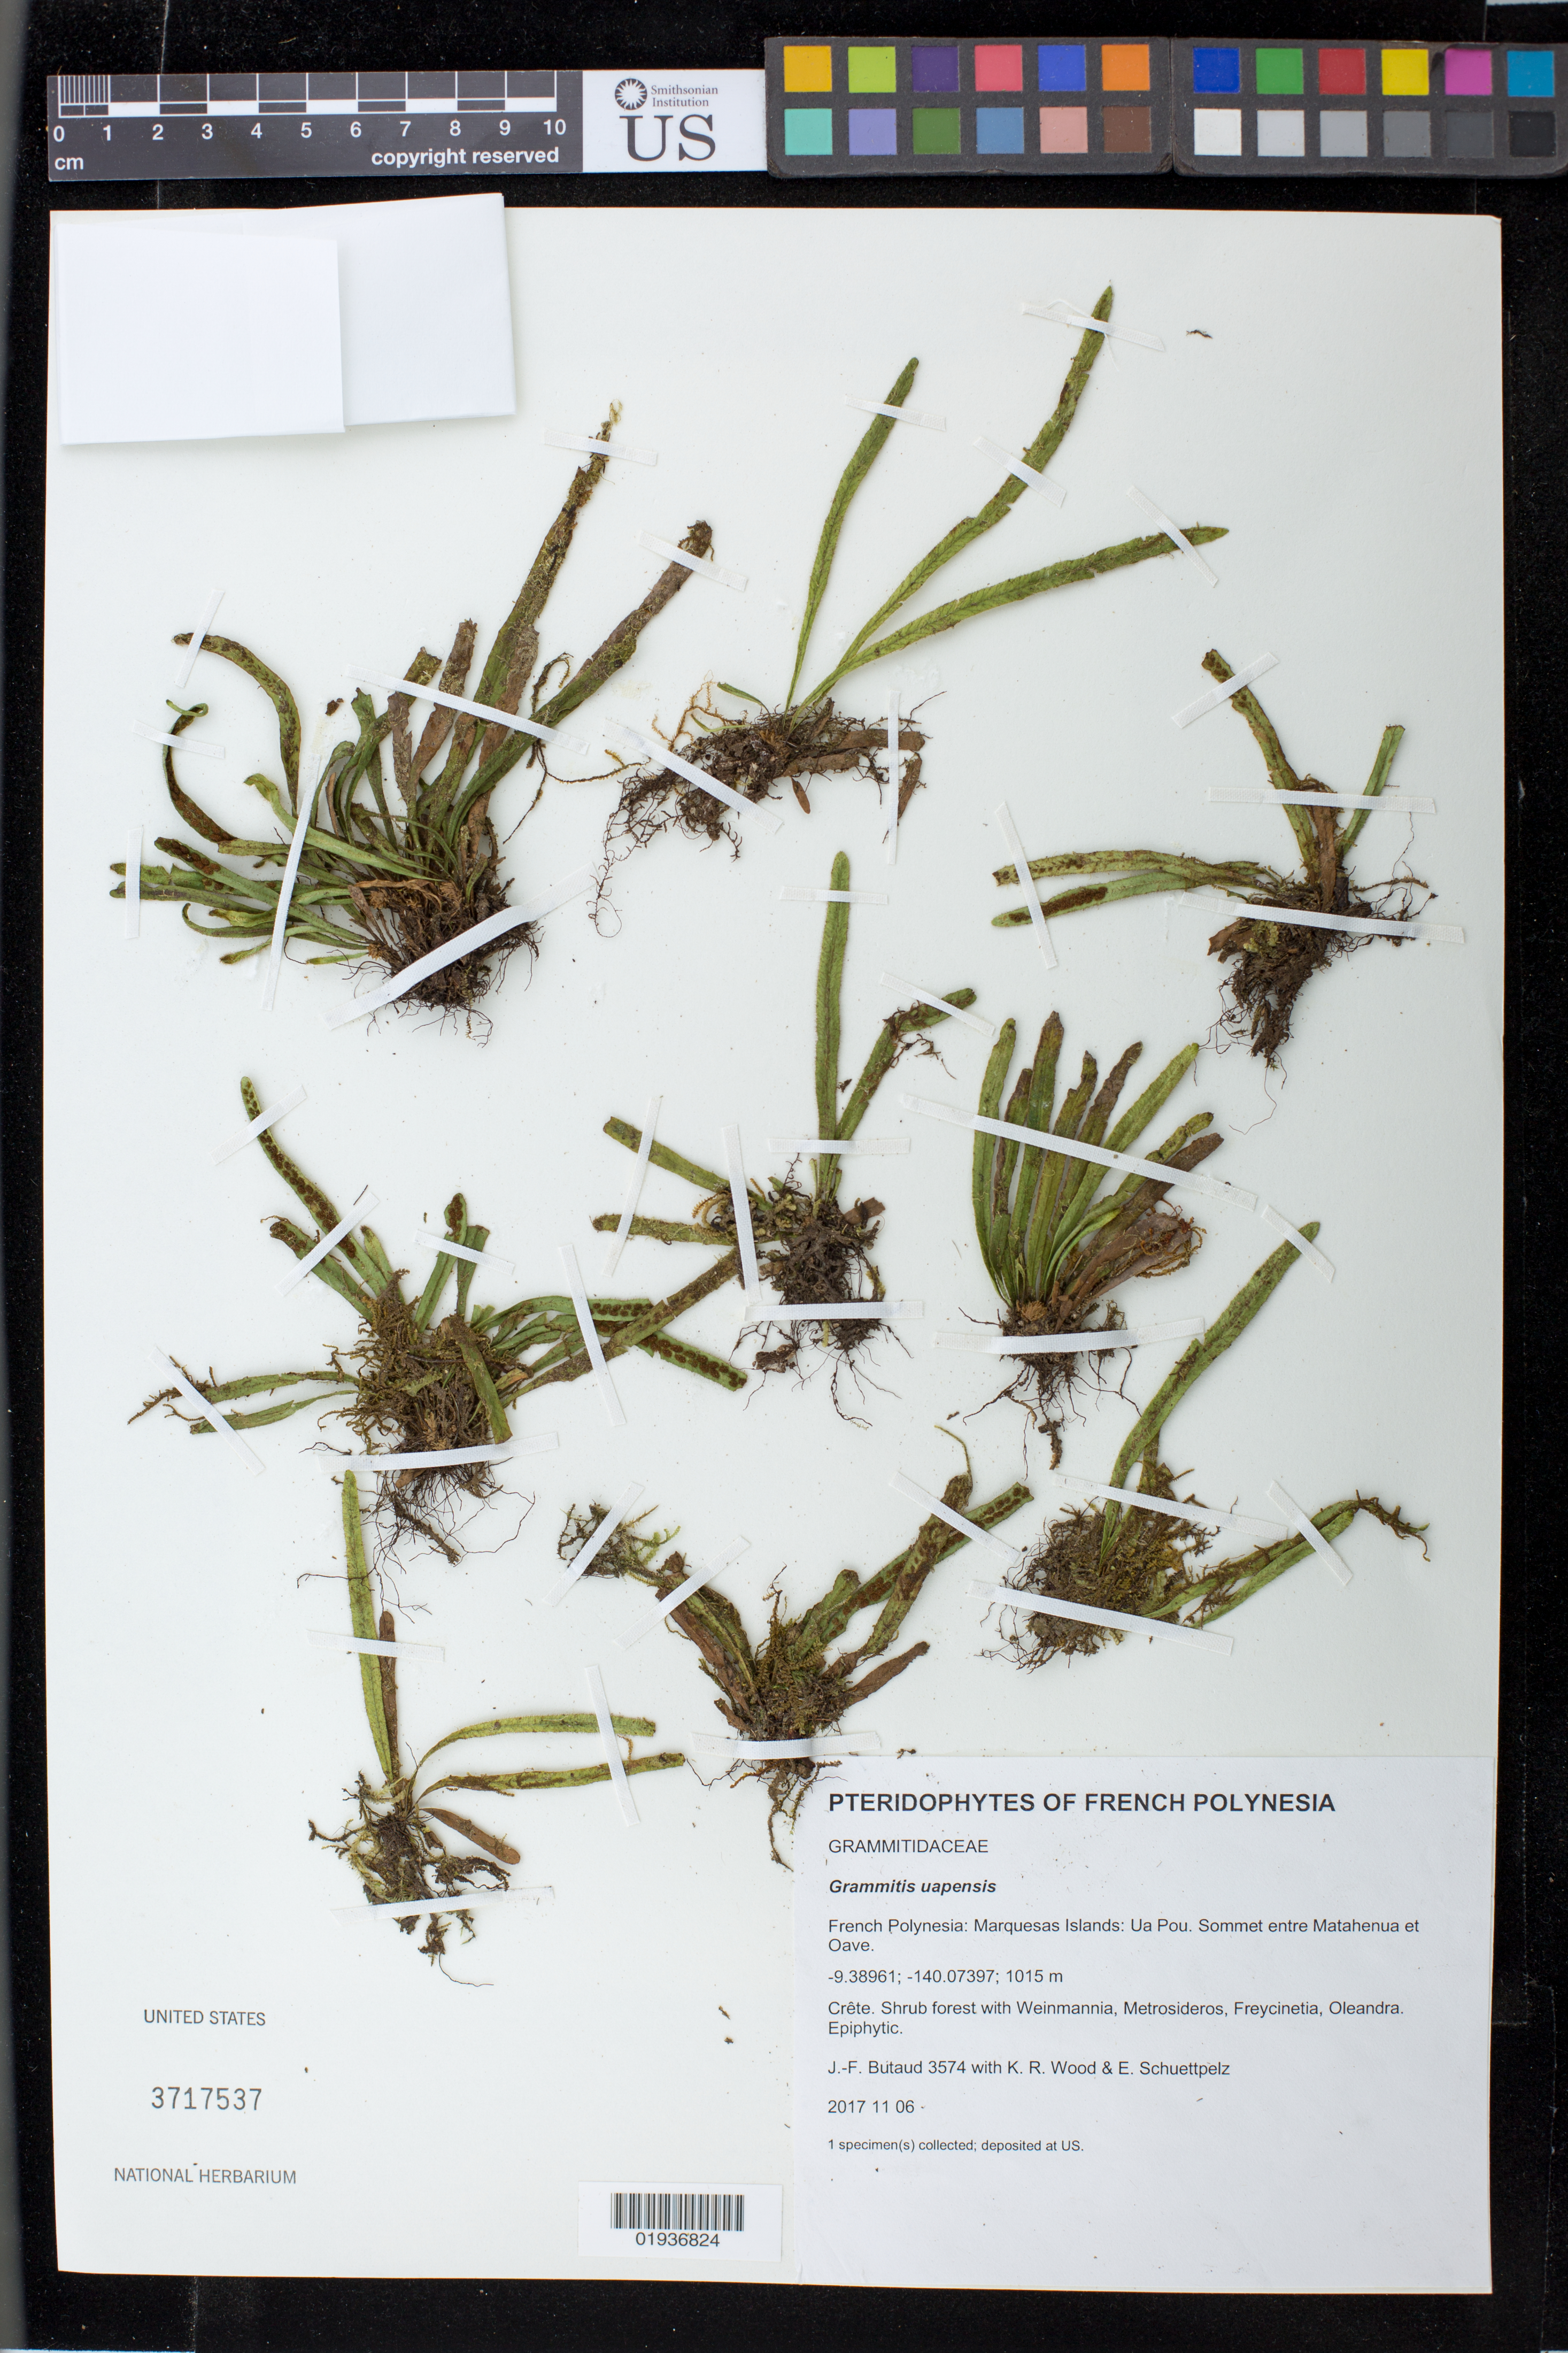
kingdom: Plantae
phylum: Tracheophyta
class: Polypodiopsida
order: Polypodiales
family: Polypodiaceae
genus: Oreogrammitis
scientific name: Oreogrammitis uapensis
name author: (E.D. Br.) Parris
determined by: Wagner, W. L., (BOT), Smithsonian Institution - National Museum of Natural History (UNITED STATES)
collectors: J.-F. Butaud, K. R. Wood & E. Schuettpelz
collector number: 3574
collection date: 2017-11-06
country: French Polynesia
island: Ua Pou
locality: Ua Pou, Sommet entre Matahenua et Oave.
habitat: Shrub forest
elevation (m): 1015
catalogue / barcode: US 3717537